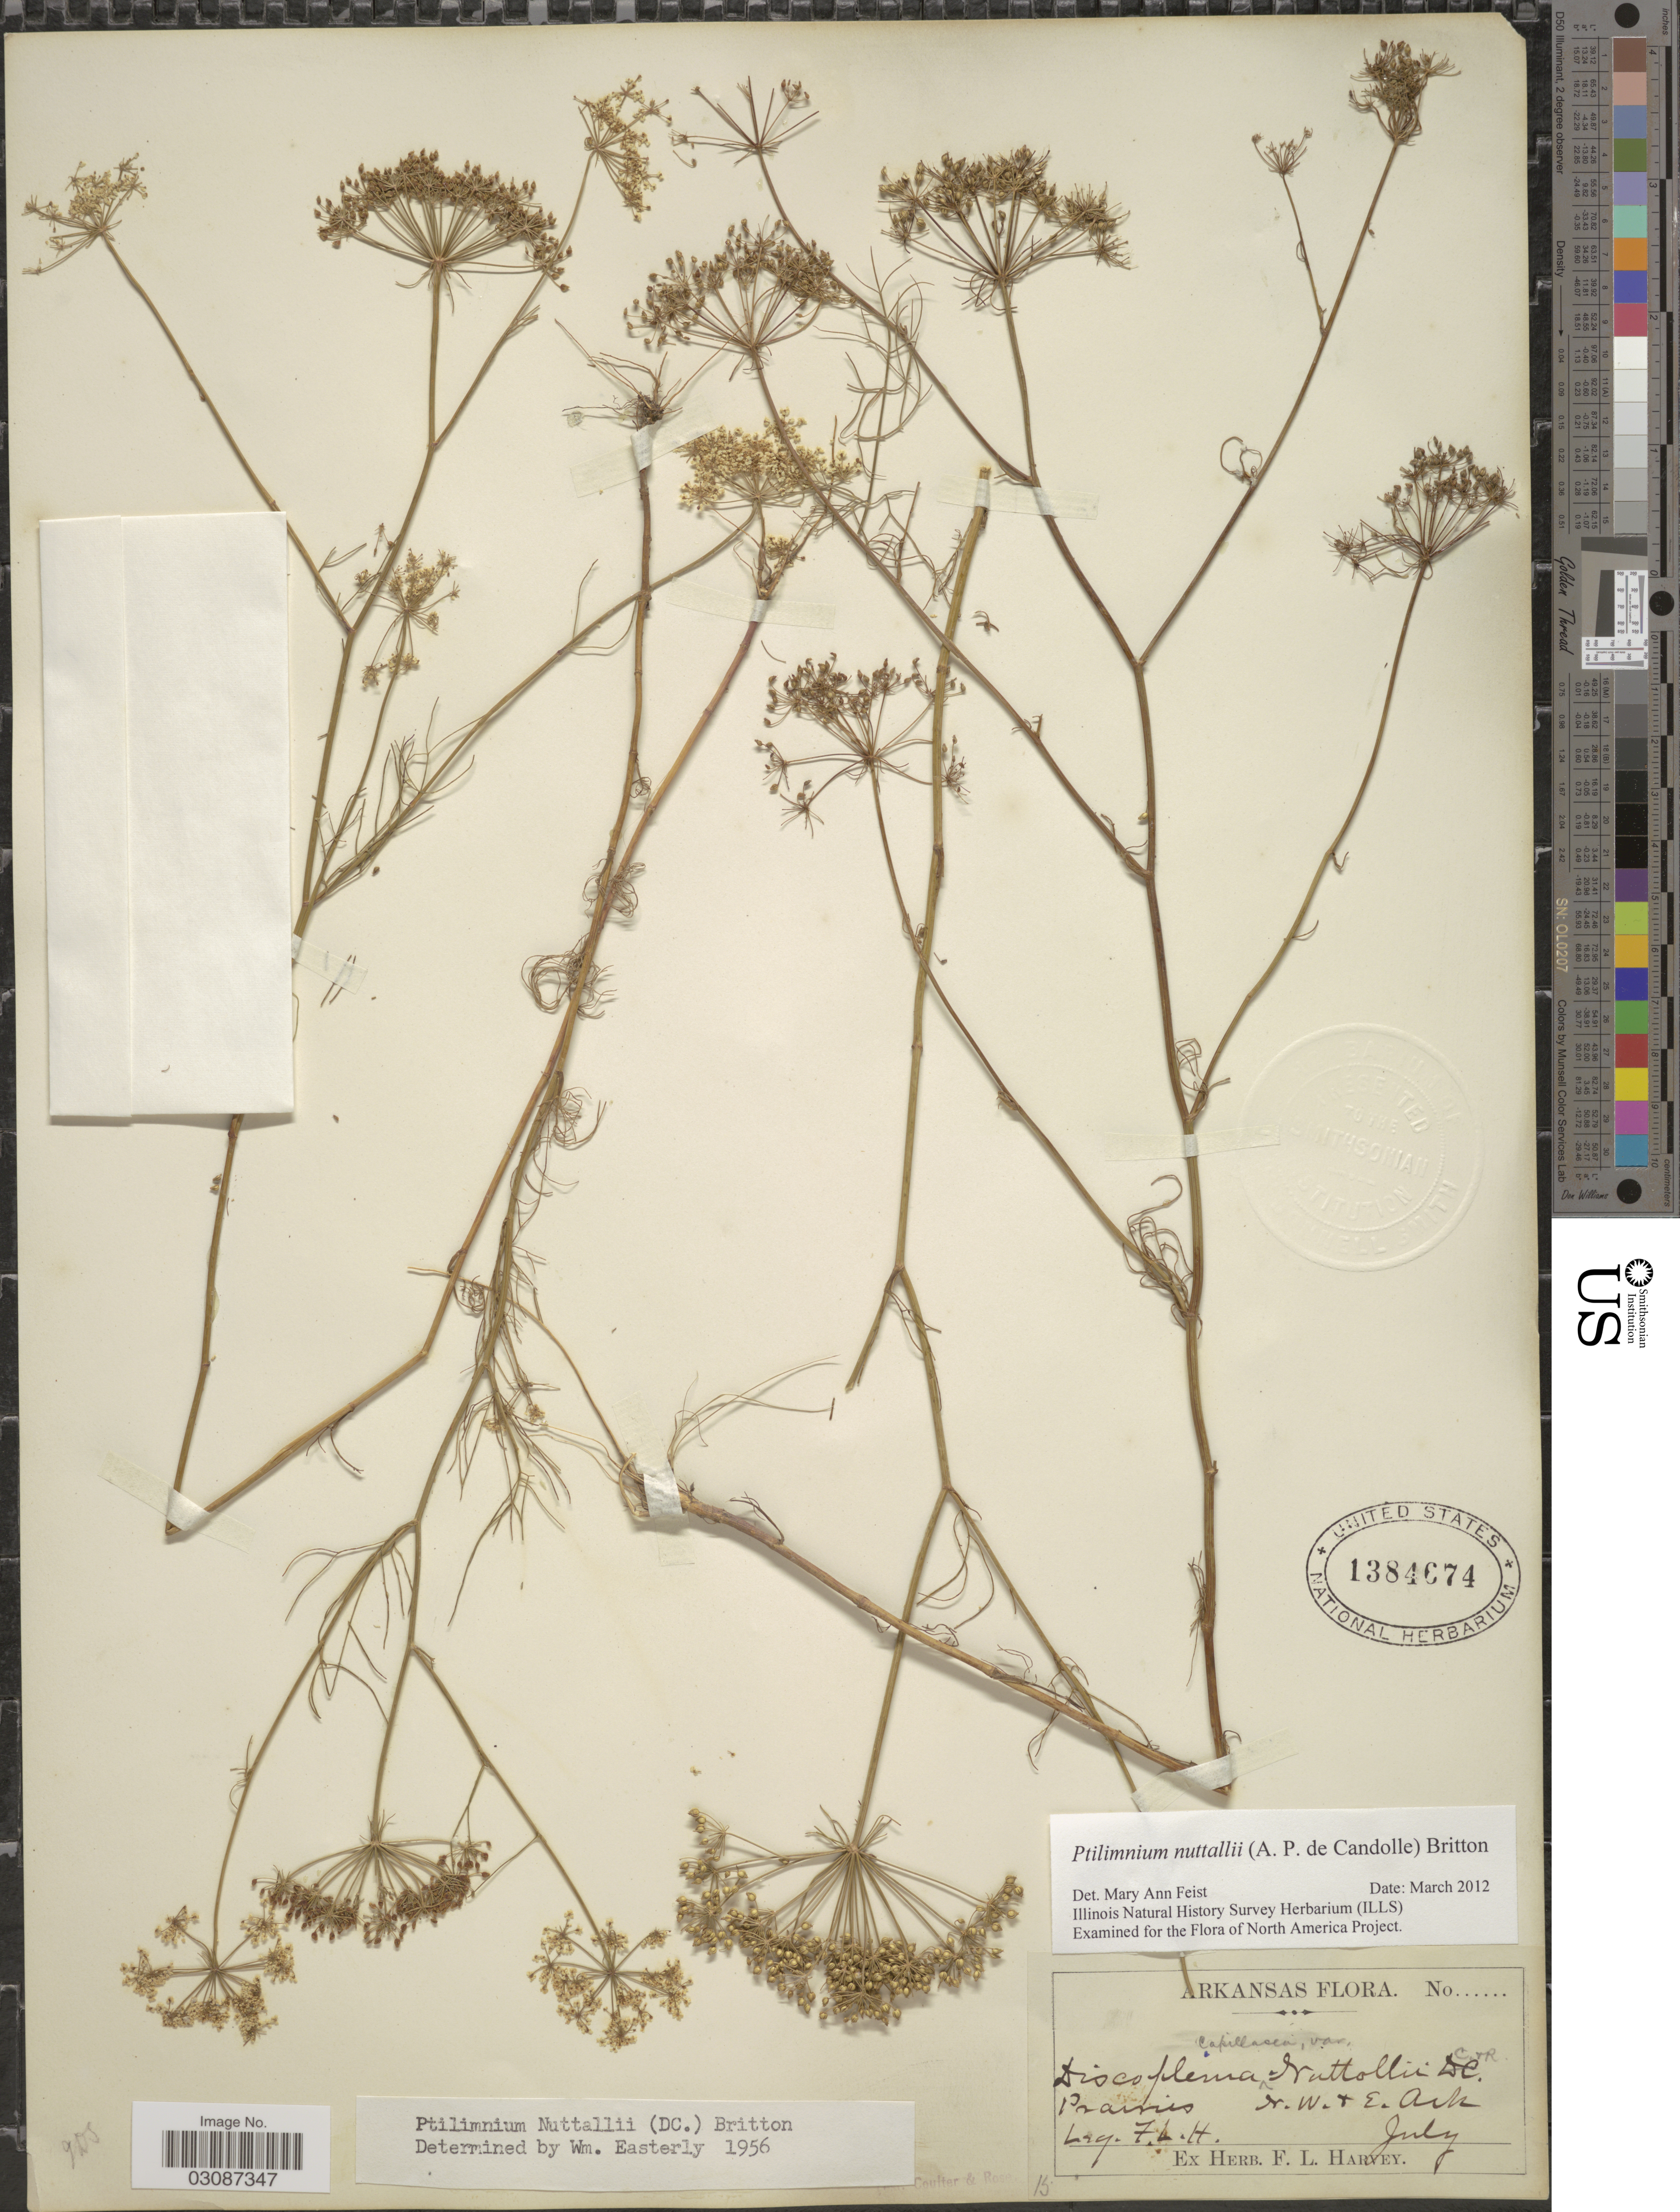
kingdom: Plantae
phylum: Tracheophyta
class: Magnoliopsida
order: Apiales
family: Apiaceae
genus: Ptilimnium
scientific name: Ptilimnium nuttallii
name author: (DC.) Britton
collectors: F. L. Harvey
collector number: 15?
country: United States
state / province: Arkansas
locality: N.W. + E. Ark.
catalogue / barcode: US 1384674